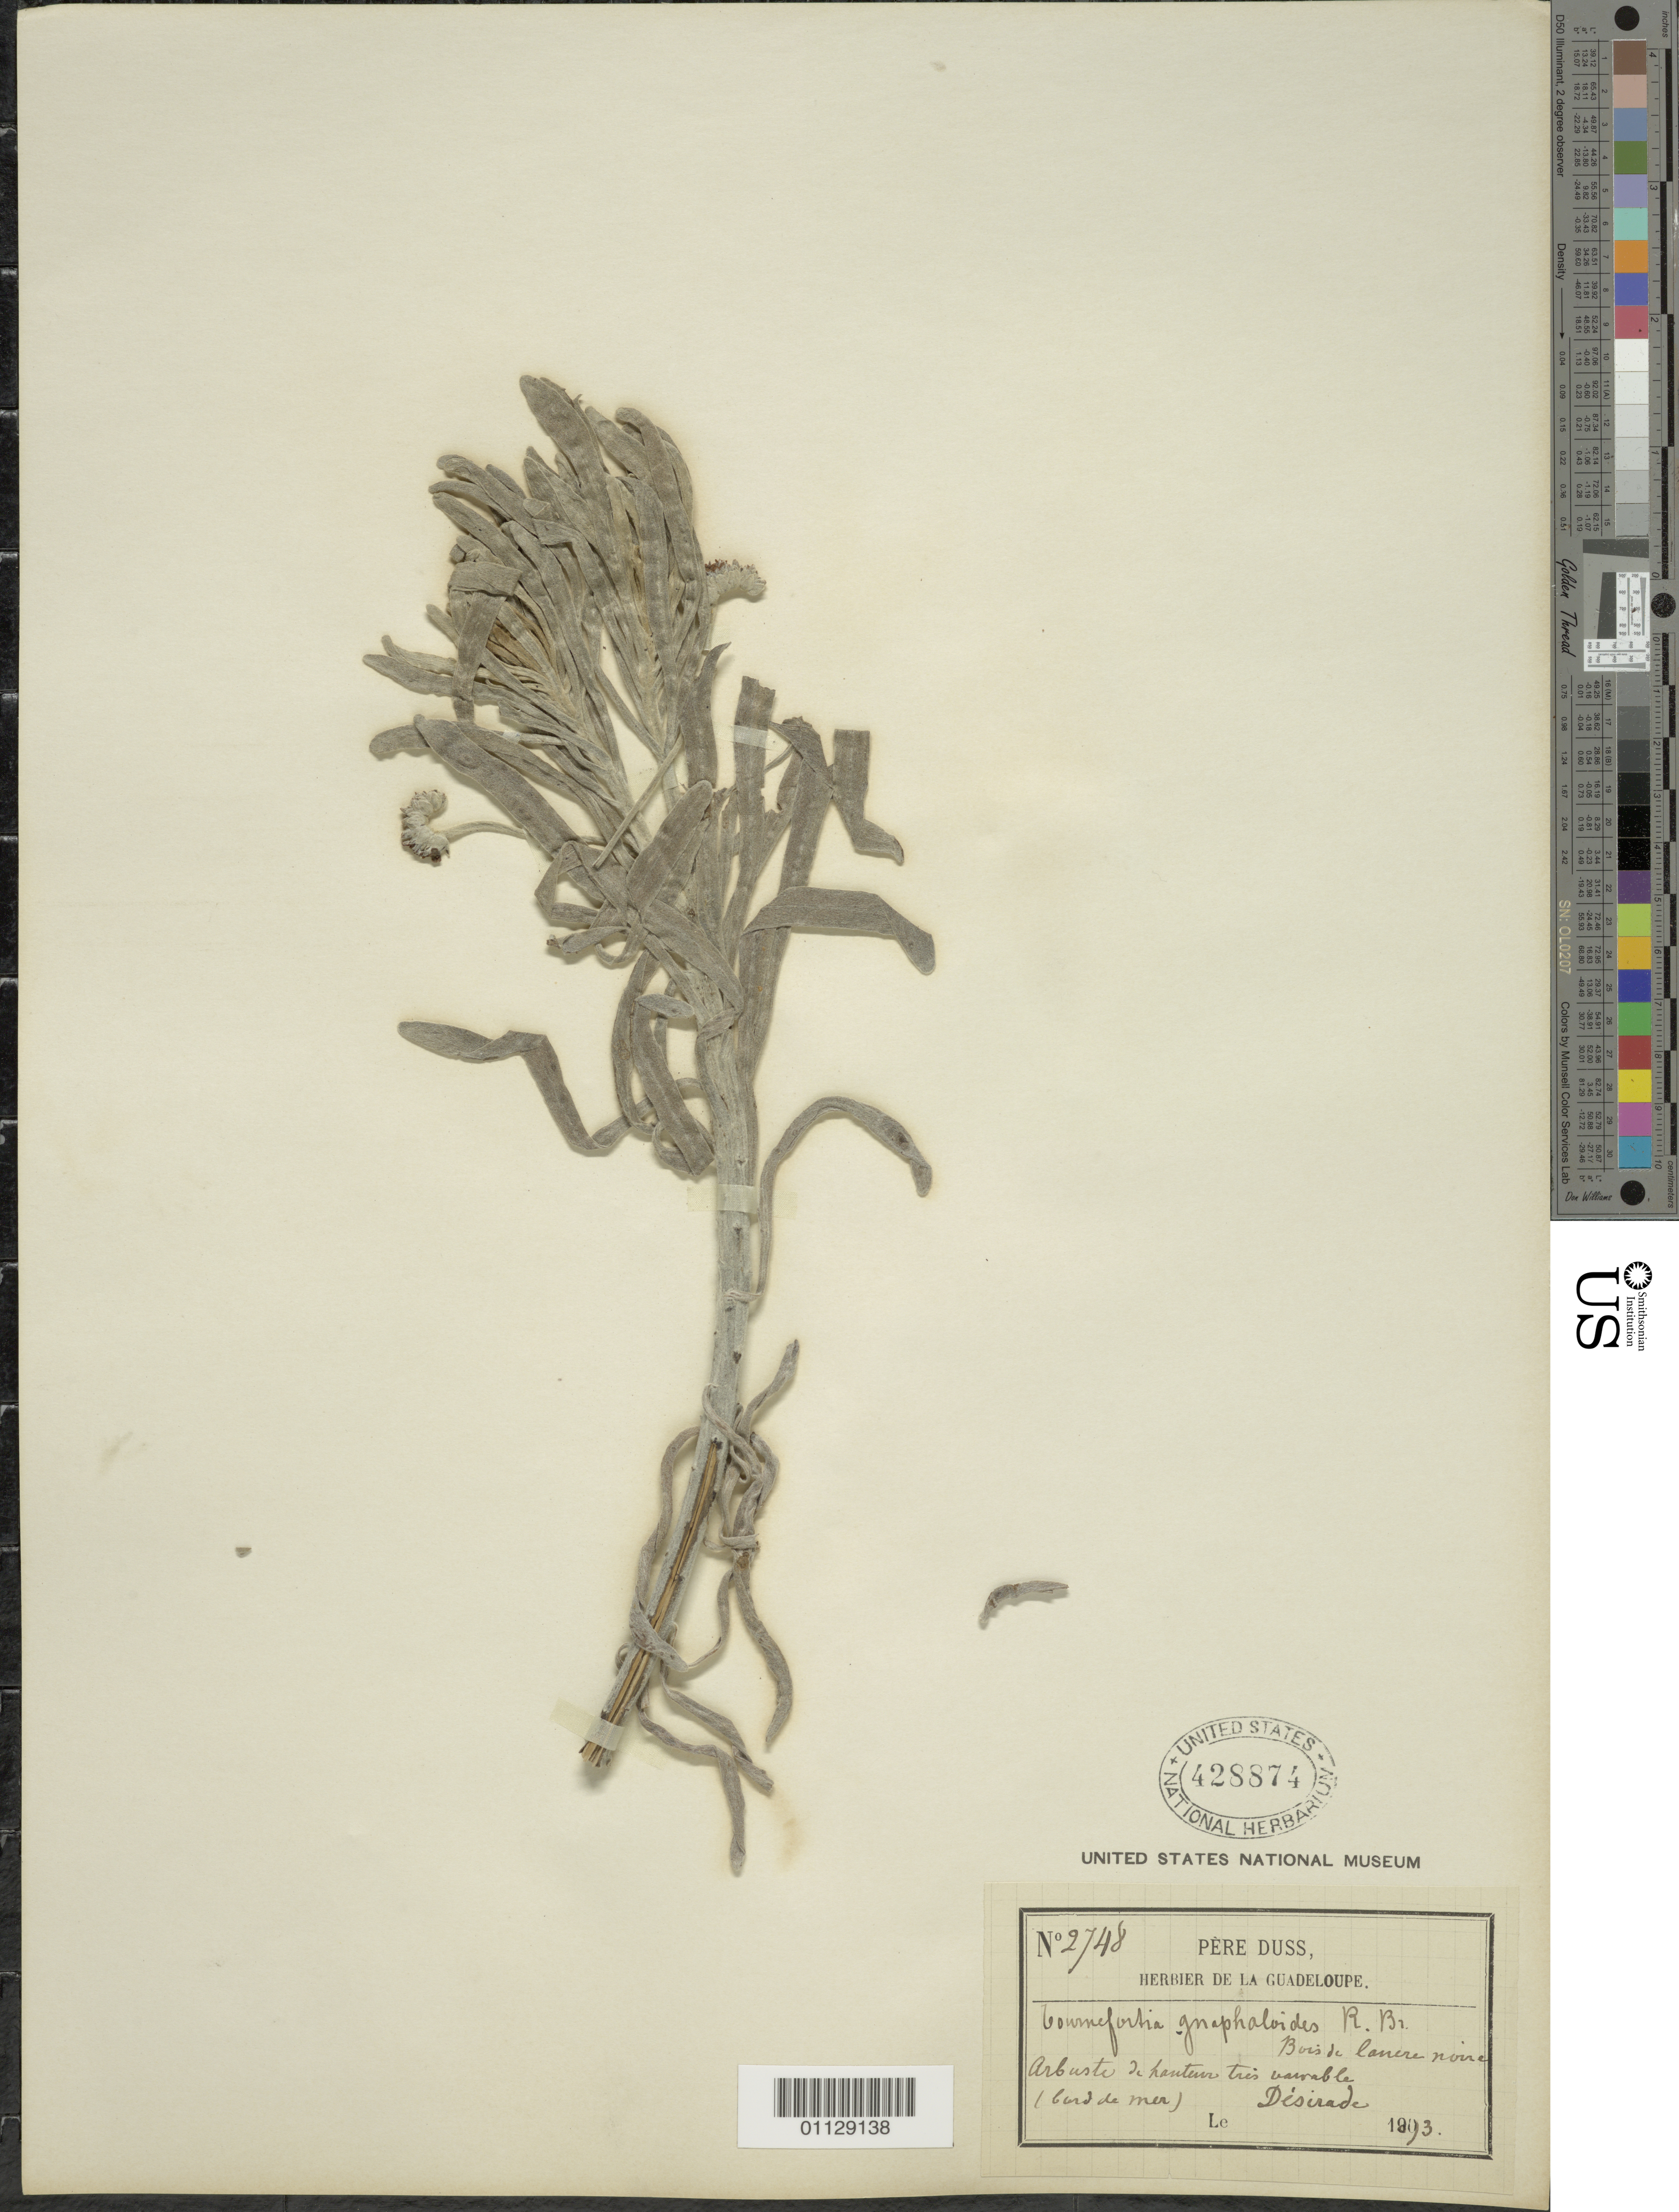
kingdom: Plantae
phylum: Tracheophyta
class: Magnoliopsida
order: Boraginales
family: Heliotropiaceae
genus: Tournefortia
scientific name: Tournefortia gnaphalodes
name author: (L.) R. Br.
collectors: Père Duss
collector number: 2748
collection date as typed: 1893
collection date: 1893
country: Guadeloupe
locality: Arbuste hauteur tres warable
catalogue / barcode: US 428874